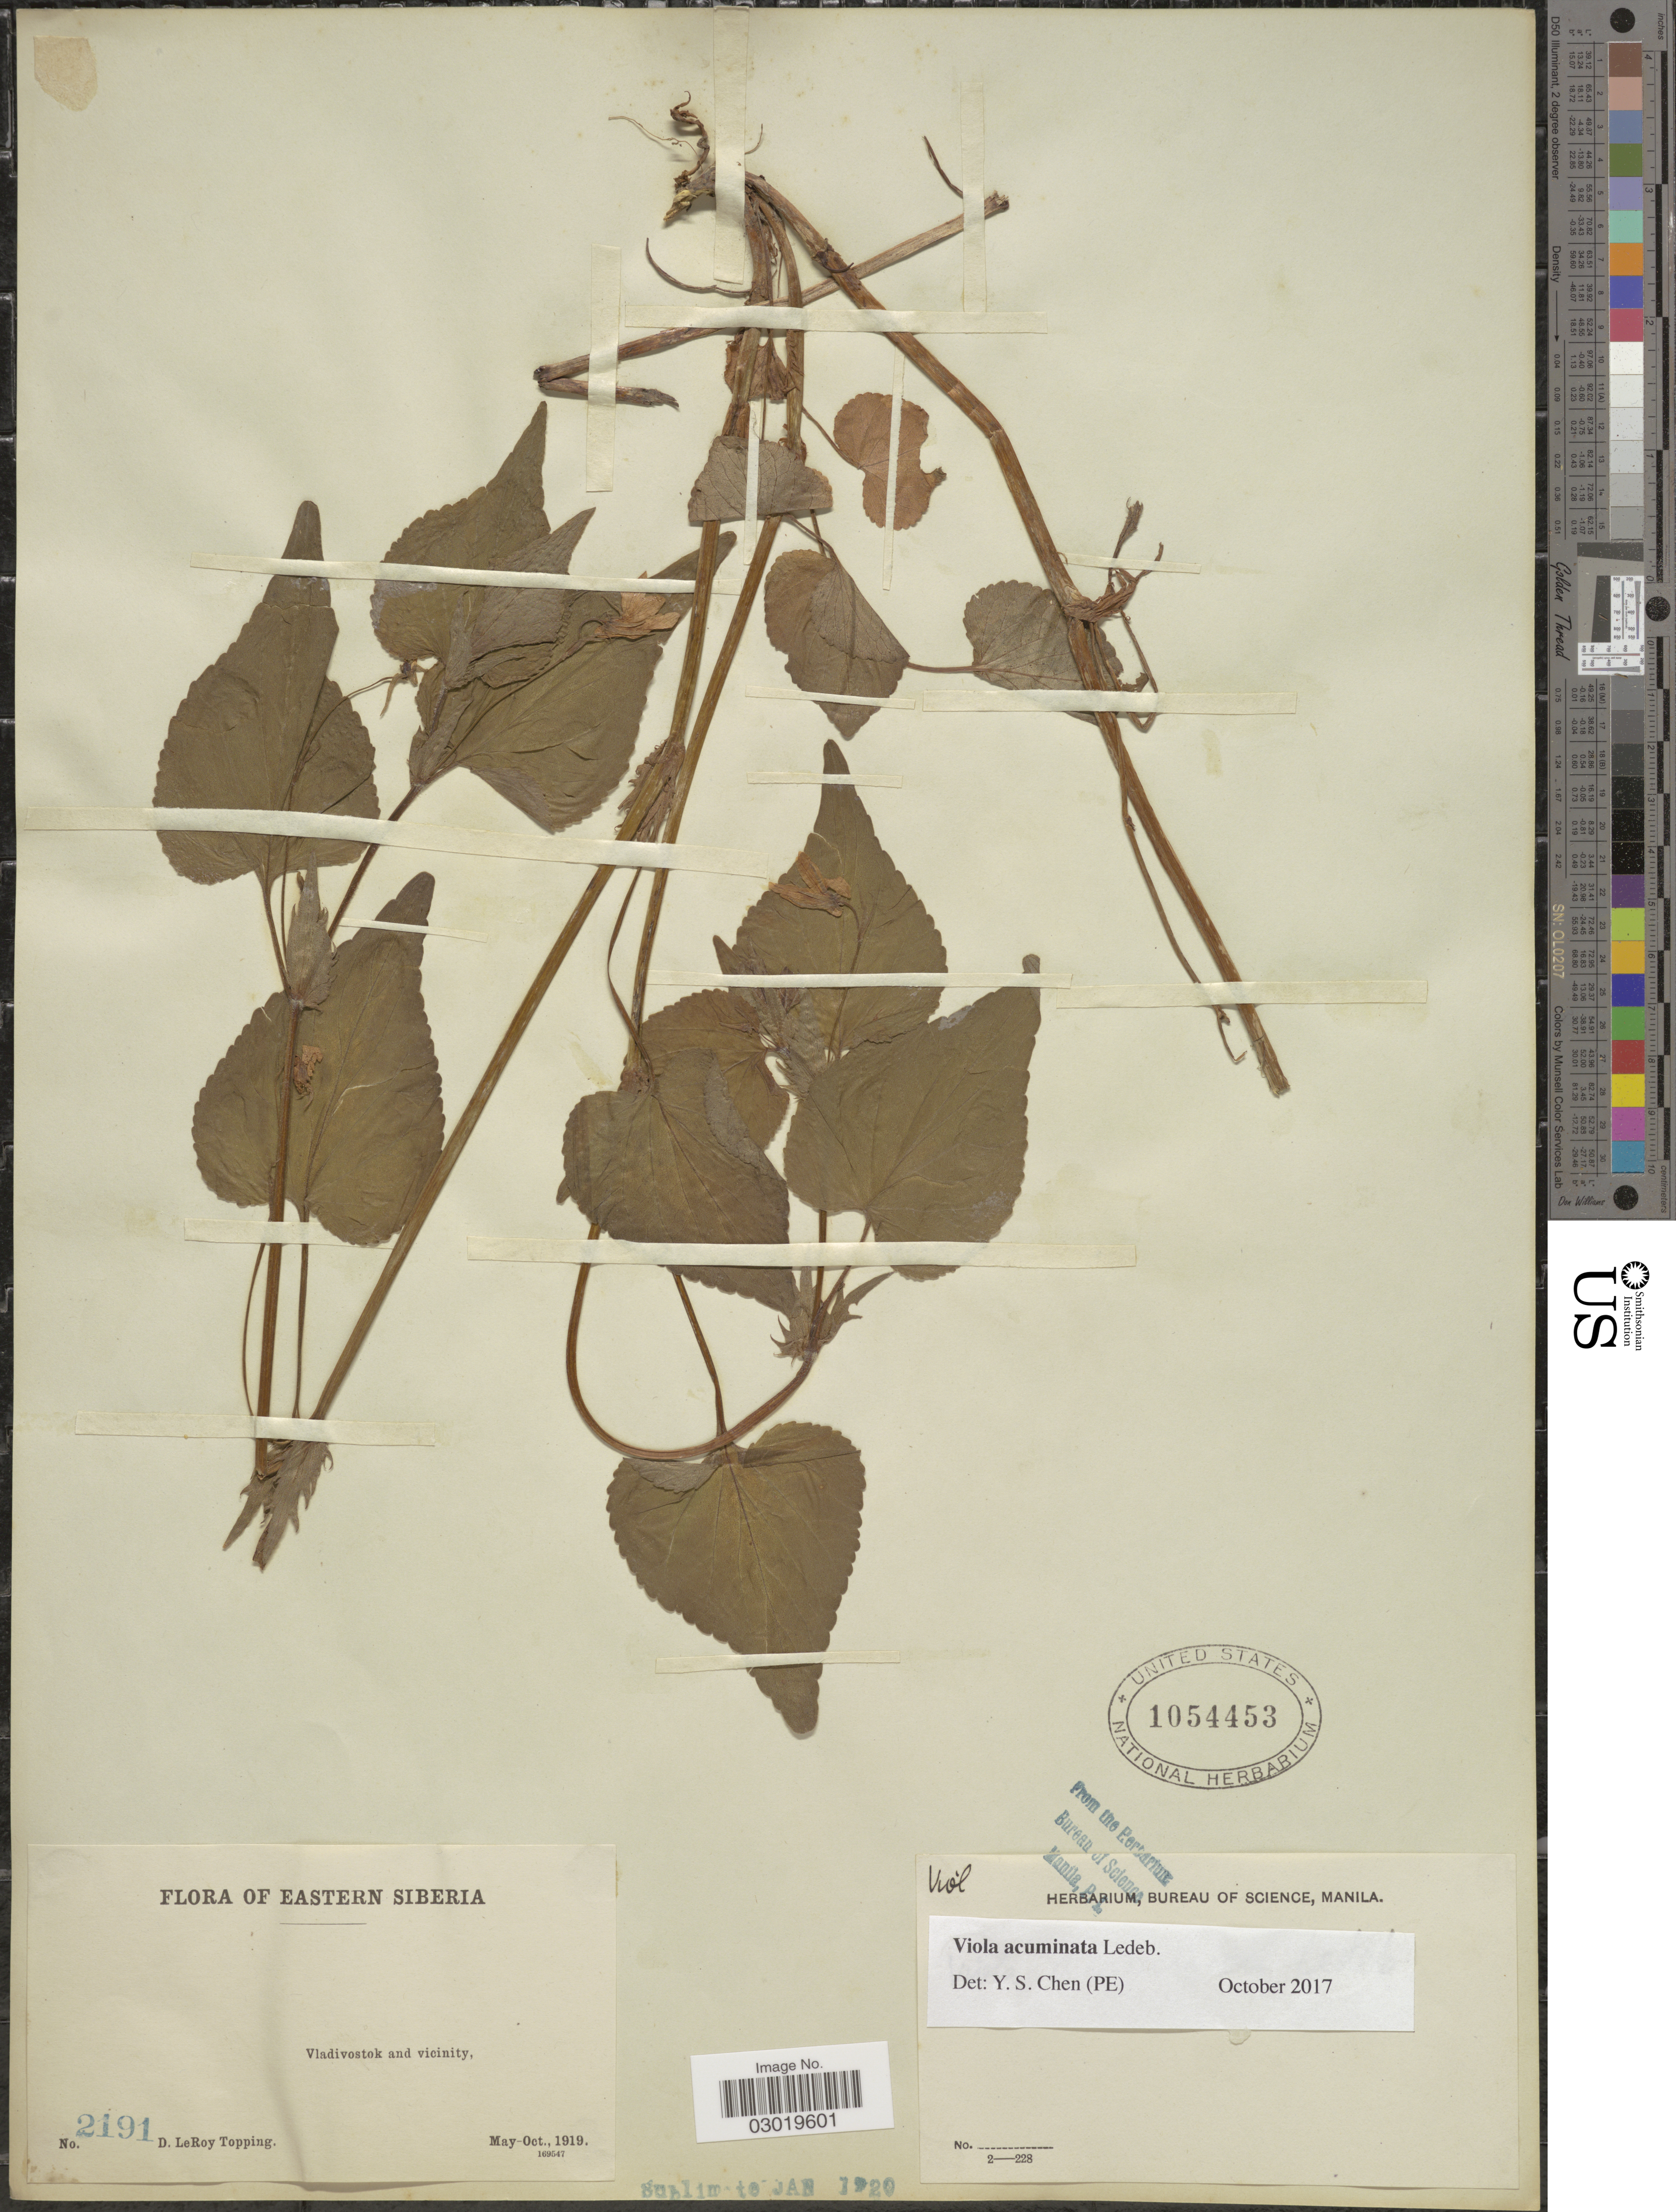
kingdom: Plantae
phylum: Tracheophyta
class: Magnoliopsida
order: Malpighiales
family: Violaceae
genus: Viola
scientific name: Viola acuminata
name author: Ledeb.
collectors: D. L. Topping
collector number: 2191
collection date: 1919-05/1919-10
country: Russian Federation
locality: Eastern Siberia, Vladivostok and vicinity.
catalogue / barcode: US 1054453